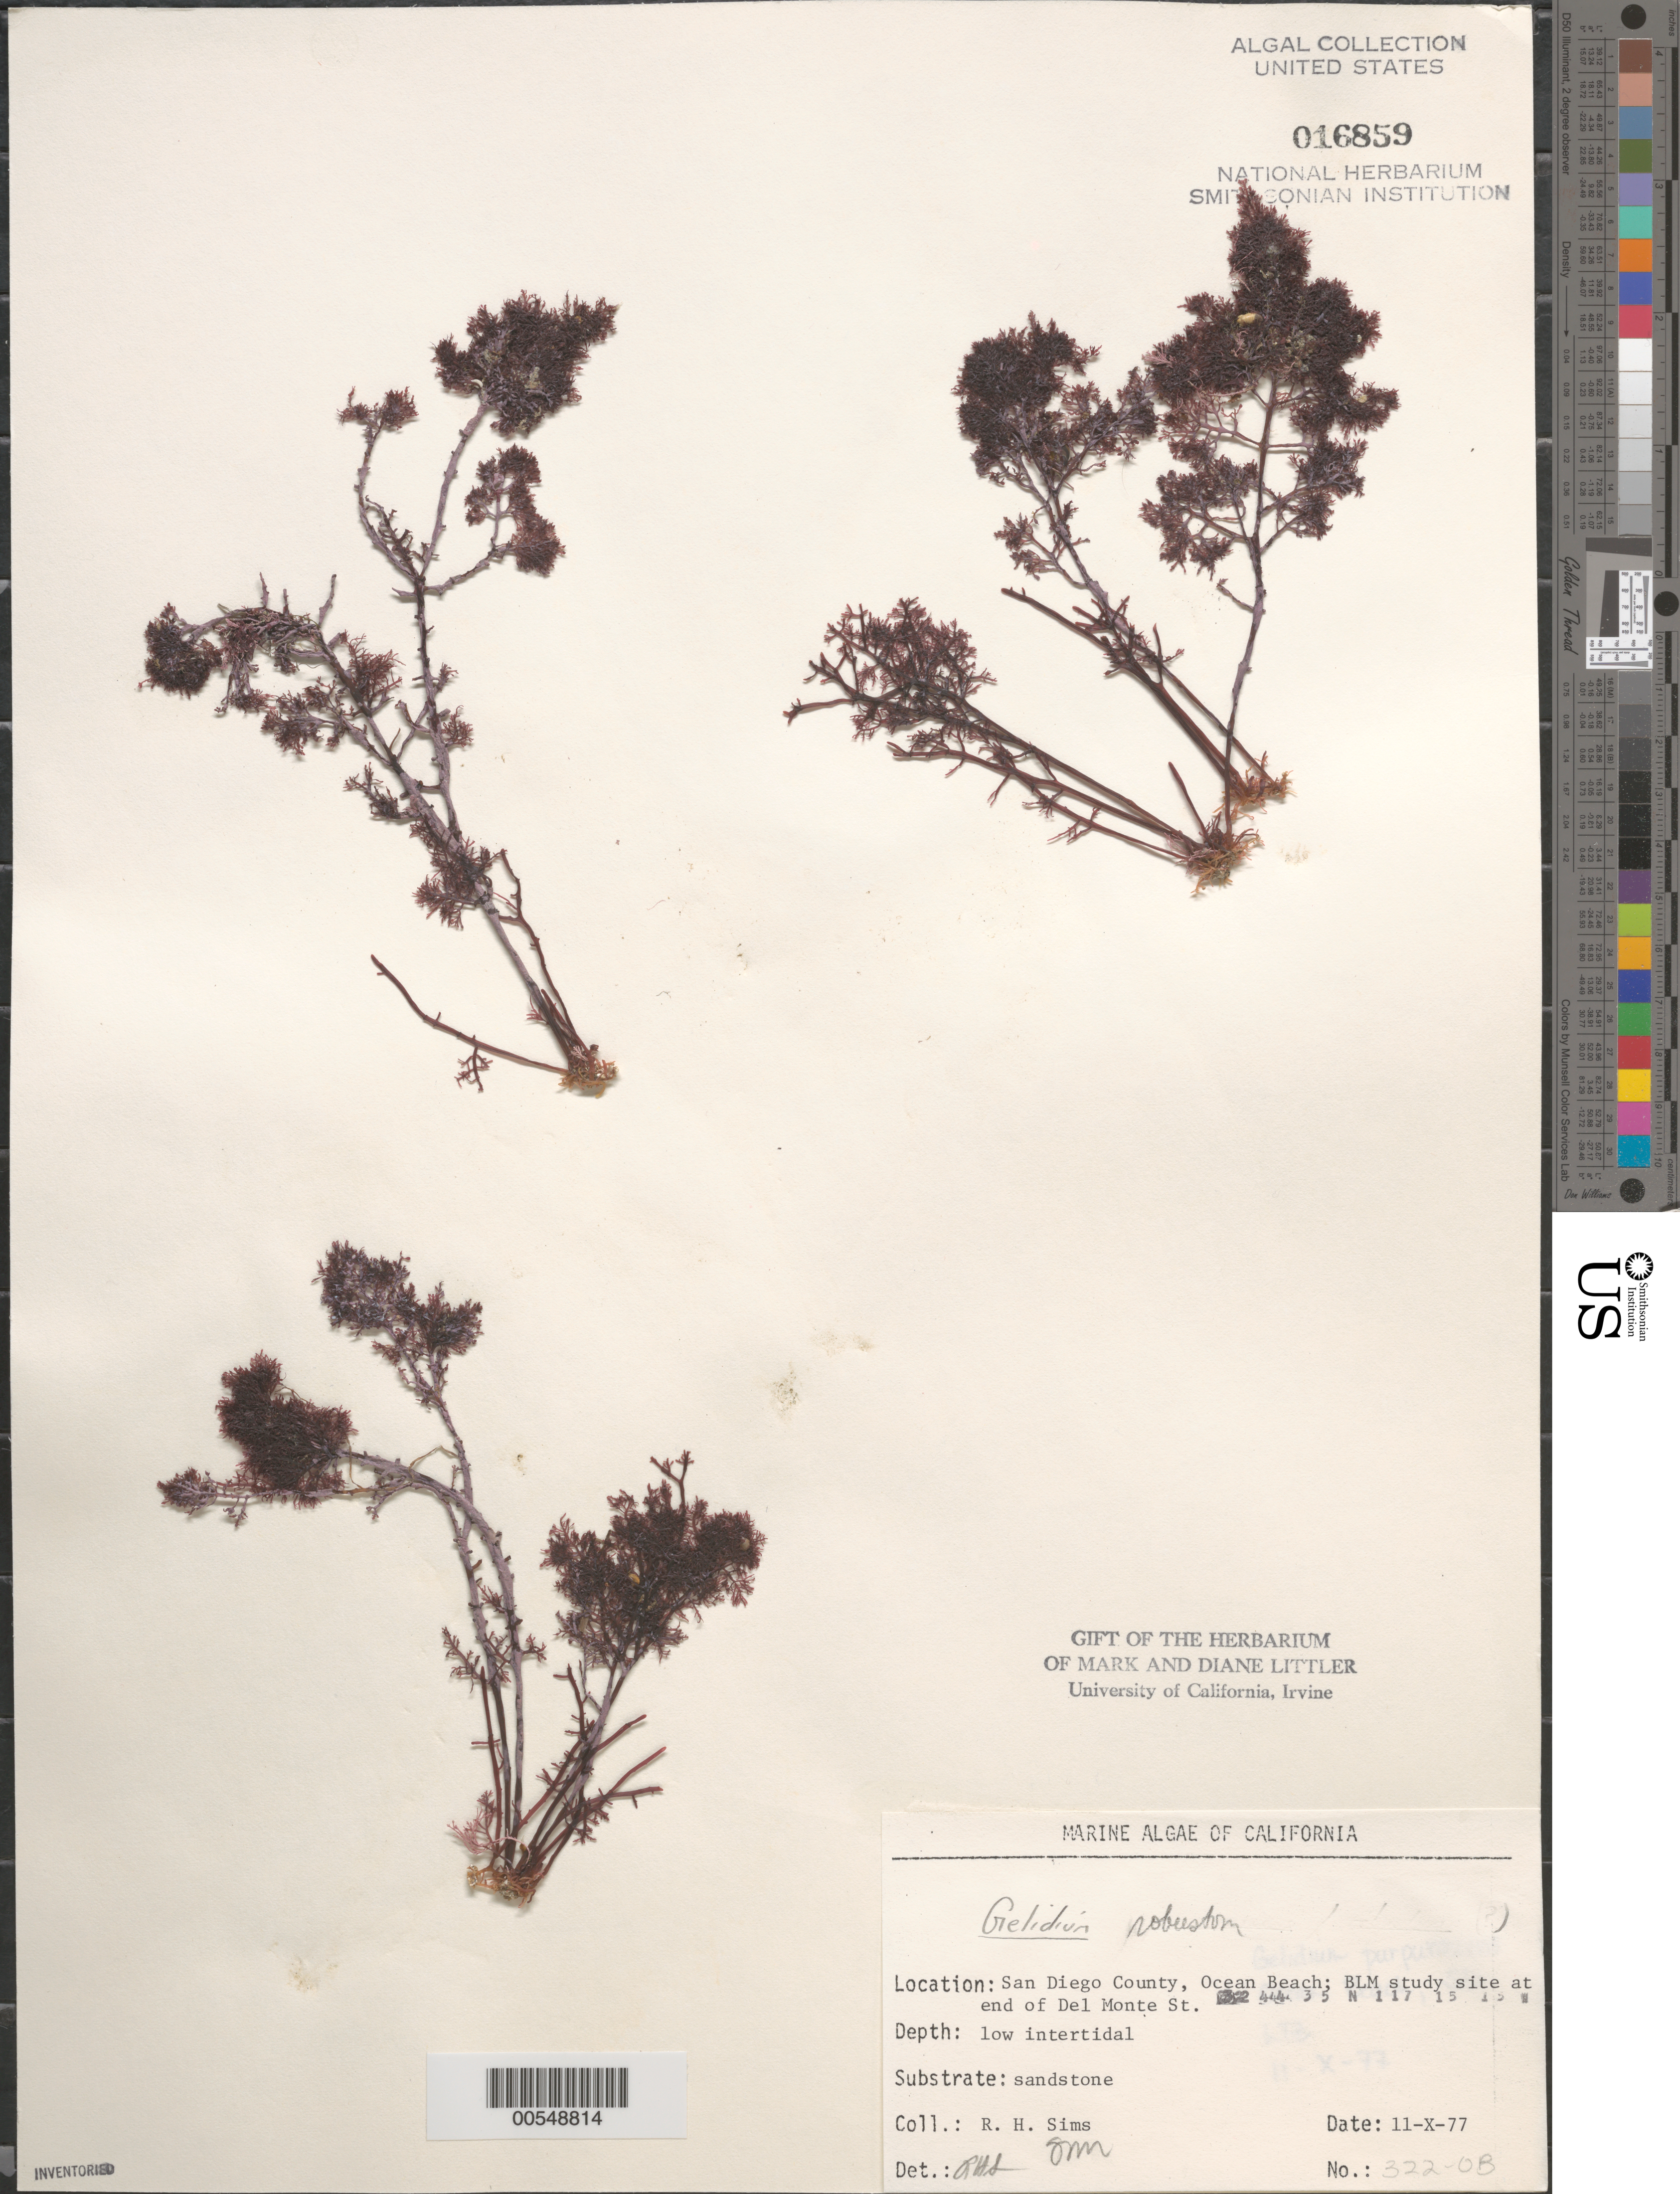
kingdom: Plantae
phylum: Rhodophyta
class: Florideophyceae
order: Gelidiales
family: Gelidiaceae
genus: Gelidium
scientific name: Gelidium robustum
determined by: Sims, Robert H.; Murray, S. N.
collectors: R. H. Sims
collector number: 322-ob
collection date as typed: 11 Oct 1977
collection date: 1977-10-11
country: United States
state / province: California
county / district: San Diego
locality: Ocean Beach, end of Del Monte Street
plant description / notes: BLM-SOCALBIGHT Rocky Intertidal Survey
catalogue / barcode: US 16859